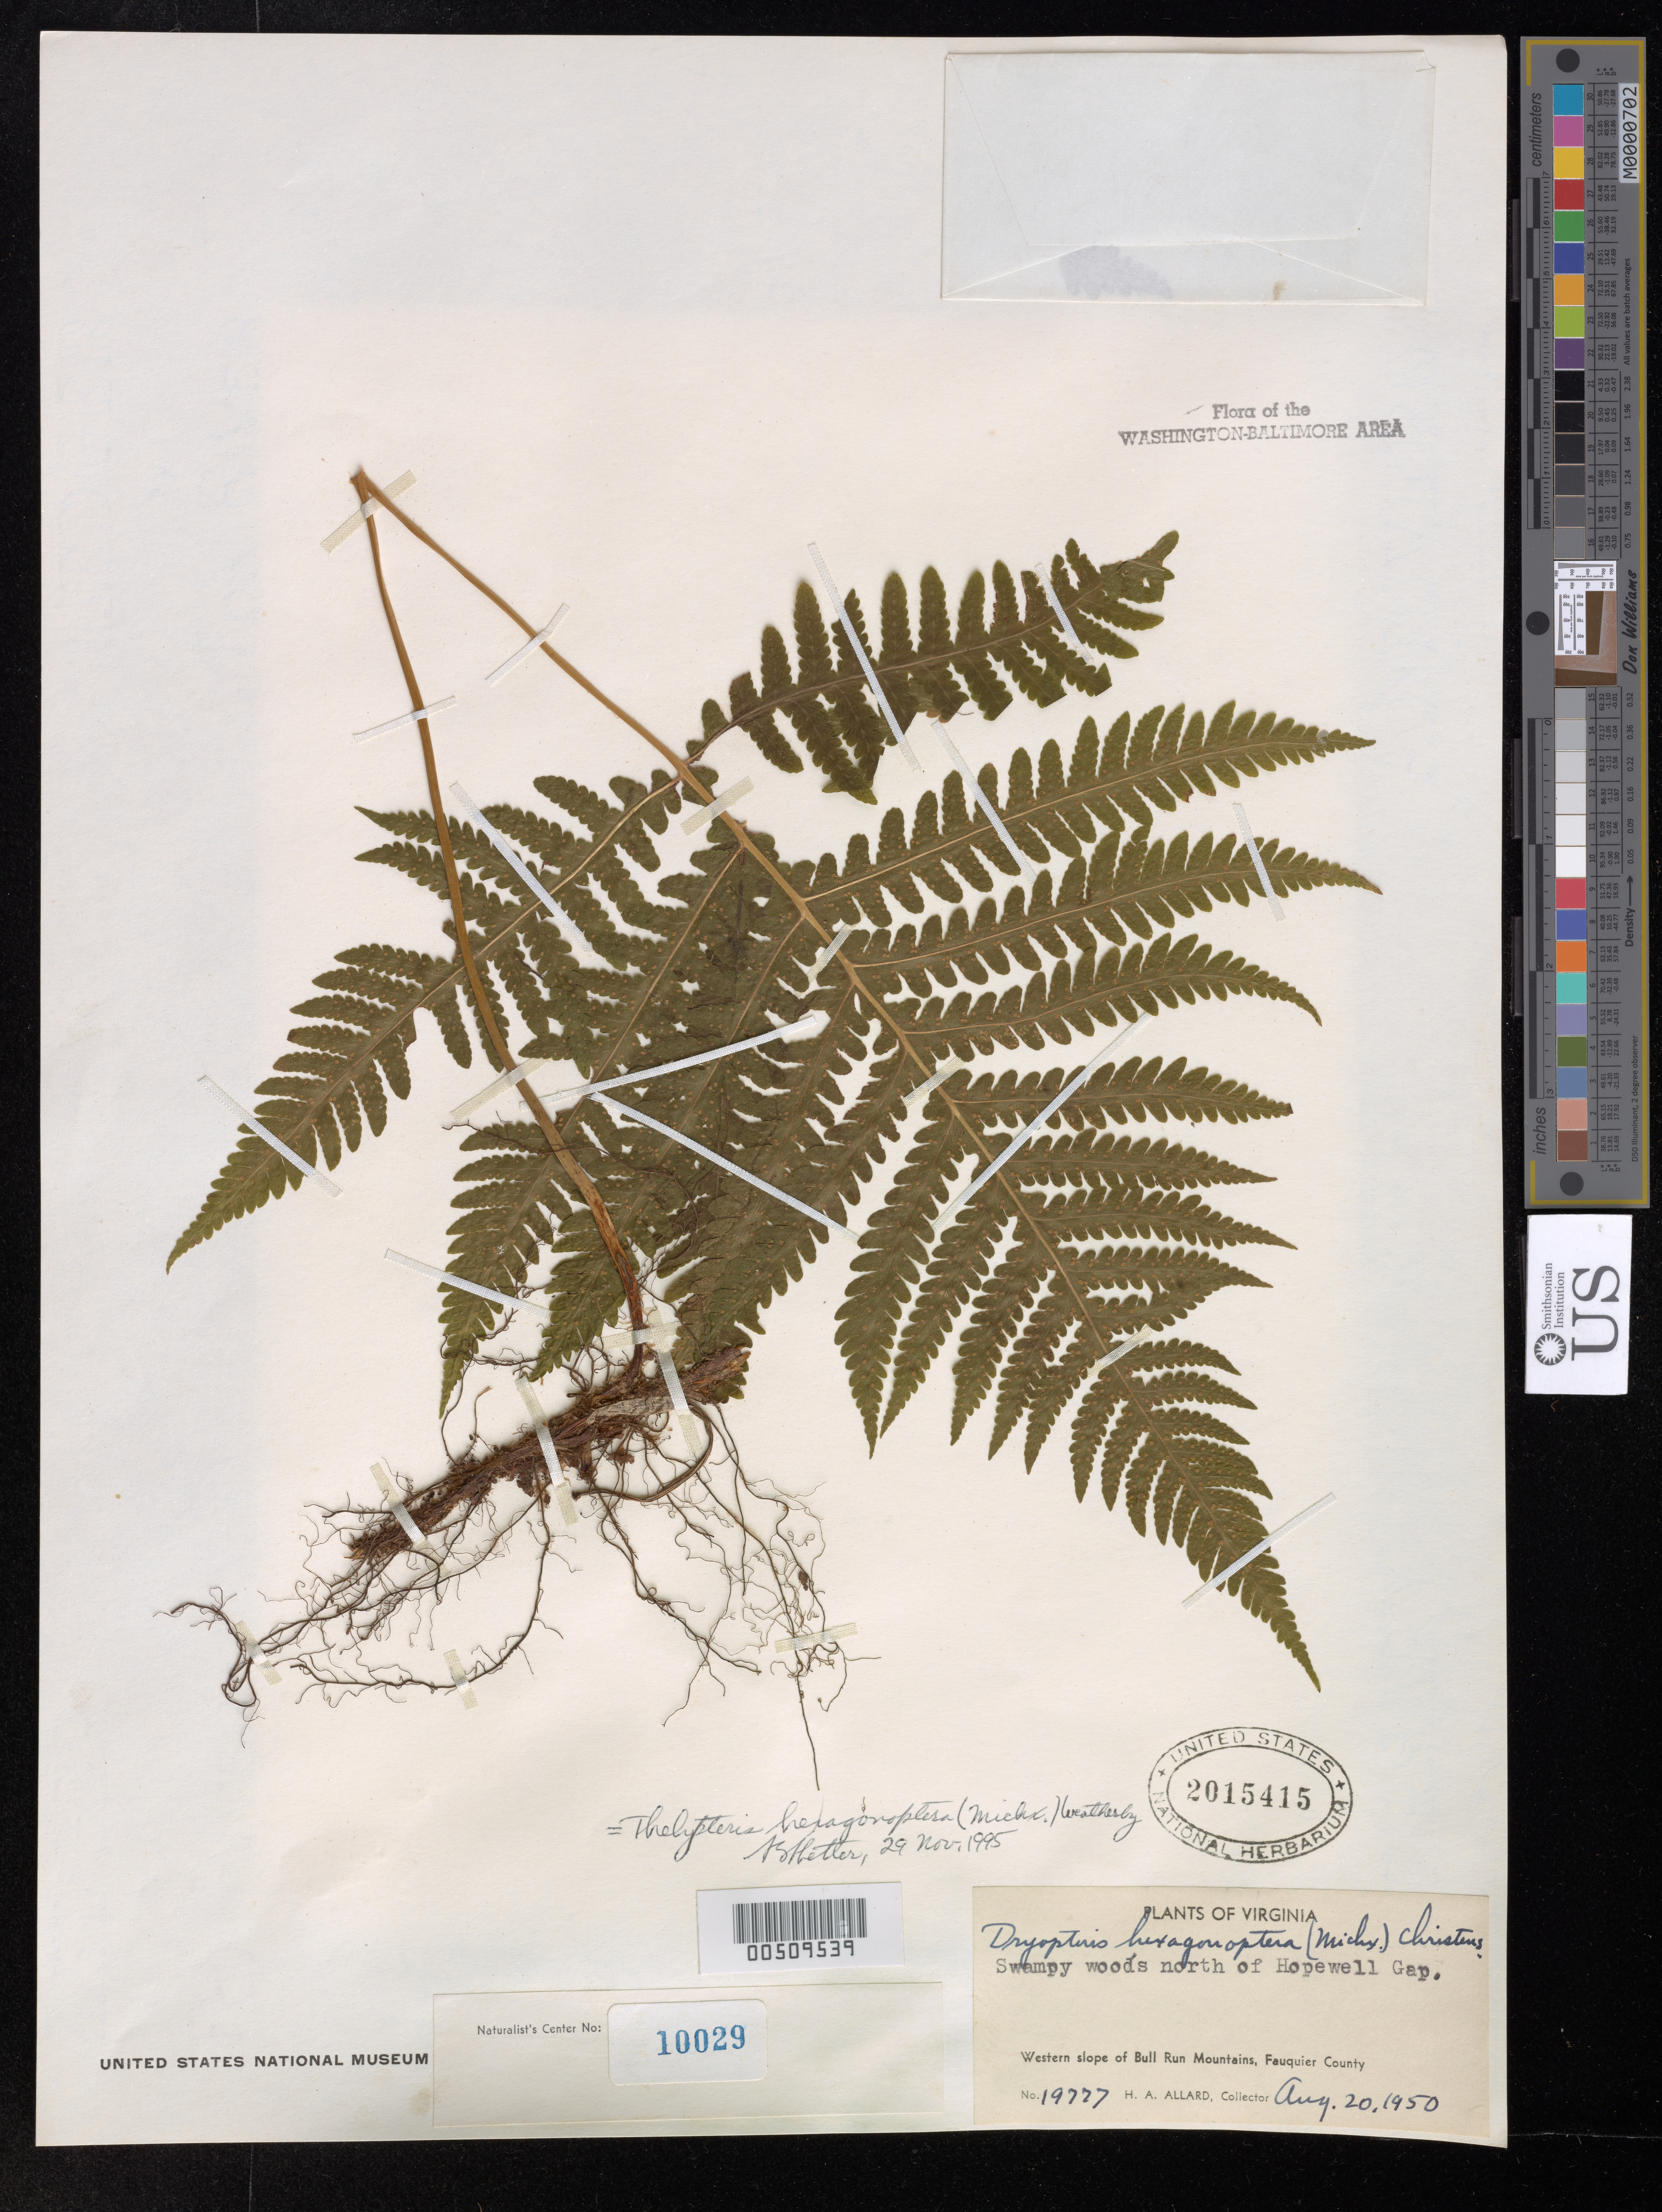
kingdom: Plantae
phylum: Tracheophyta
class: Polypodiopsida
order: Polypodiales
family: Thelypteridaceae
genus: Thelypteris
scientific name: Thelypteris hexagonoptera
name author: (Michx.) Weath.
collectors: H. A. Allard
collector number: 19727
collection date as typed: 20 Aug 1950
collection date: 1950-08-20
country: United States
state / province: Virginia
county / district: Fauquier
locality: Bull Run Mountains, N of Hopewell Gap Bull Run Mts.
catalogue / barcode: US 2015415